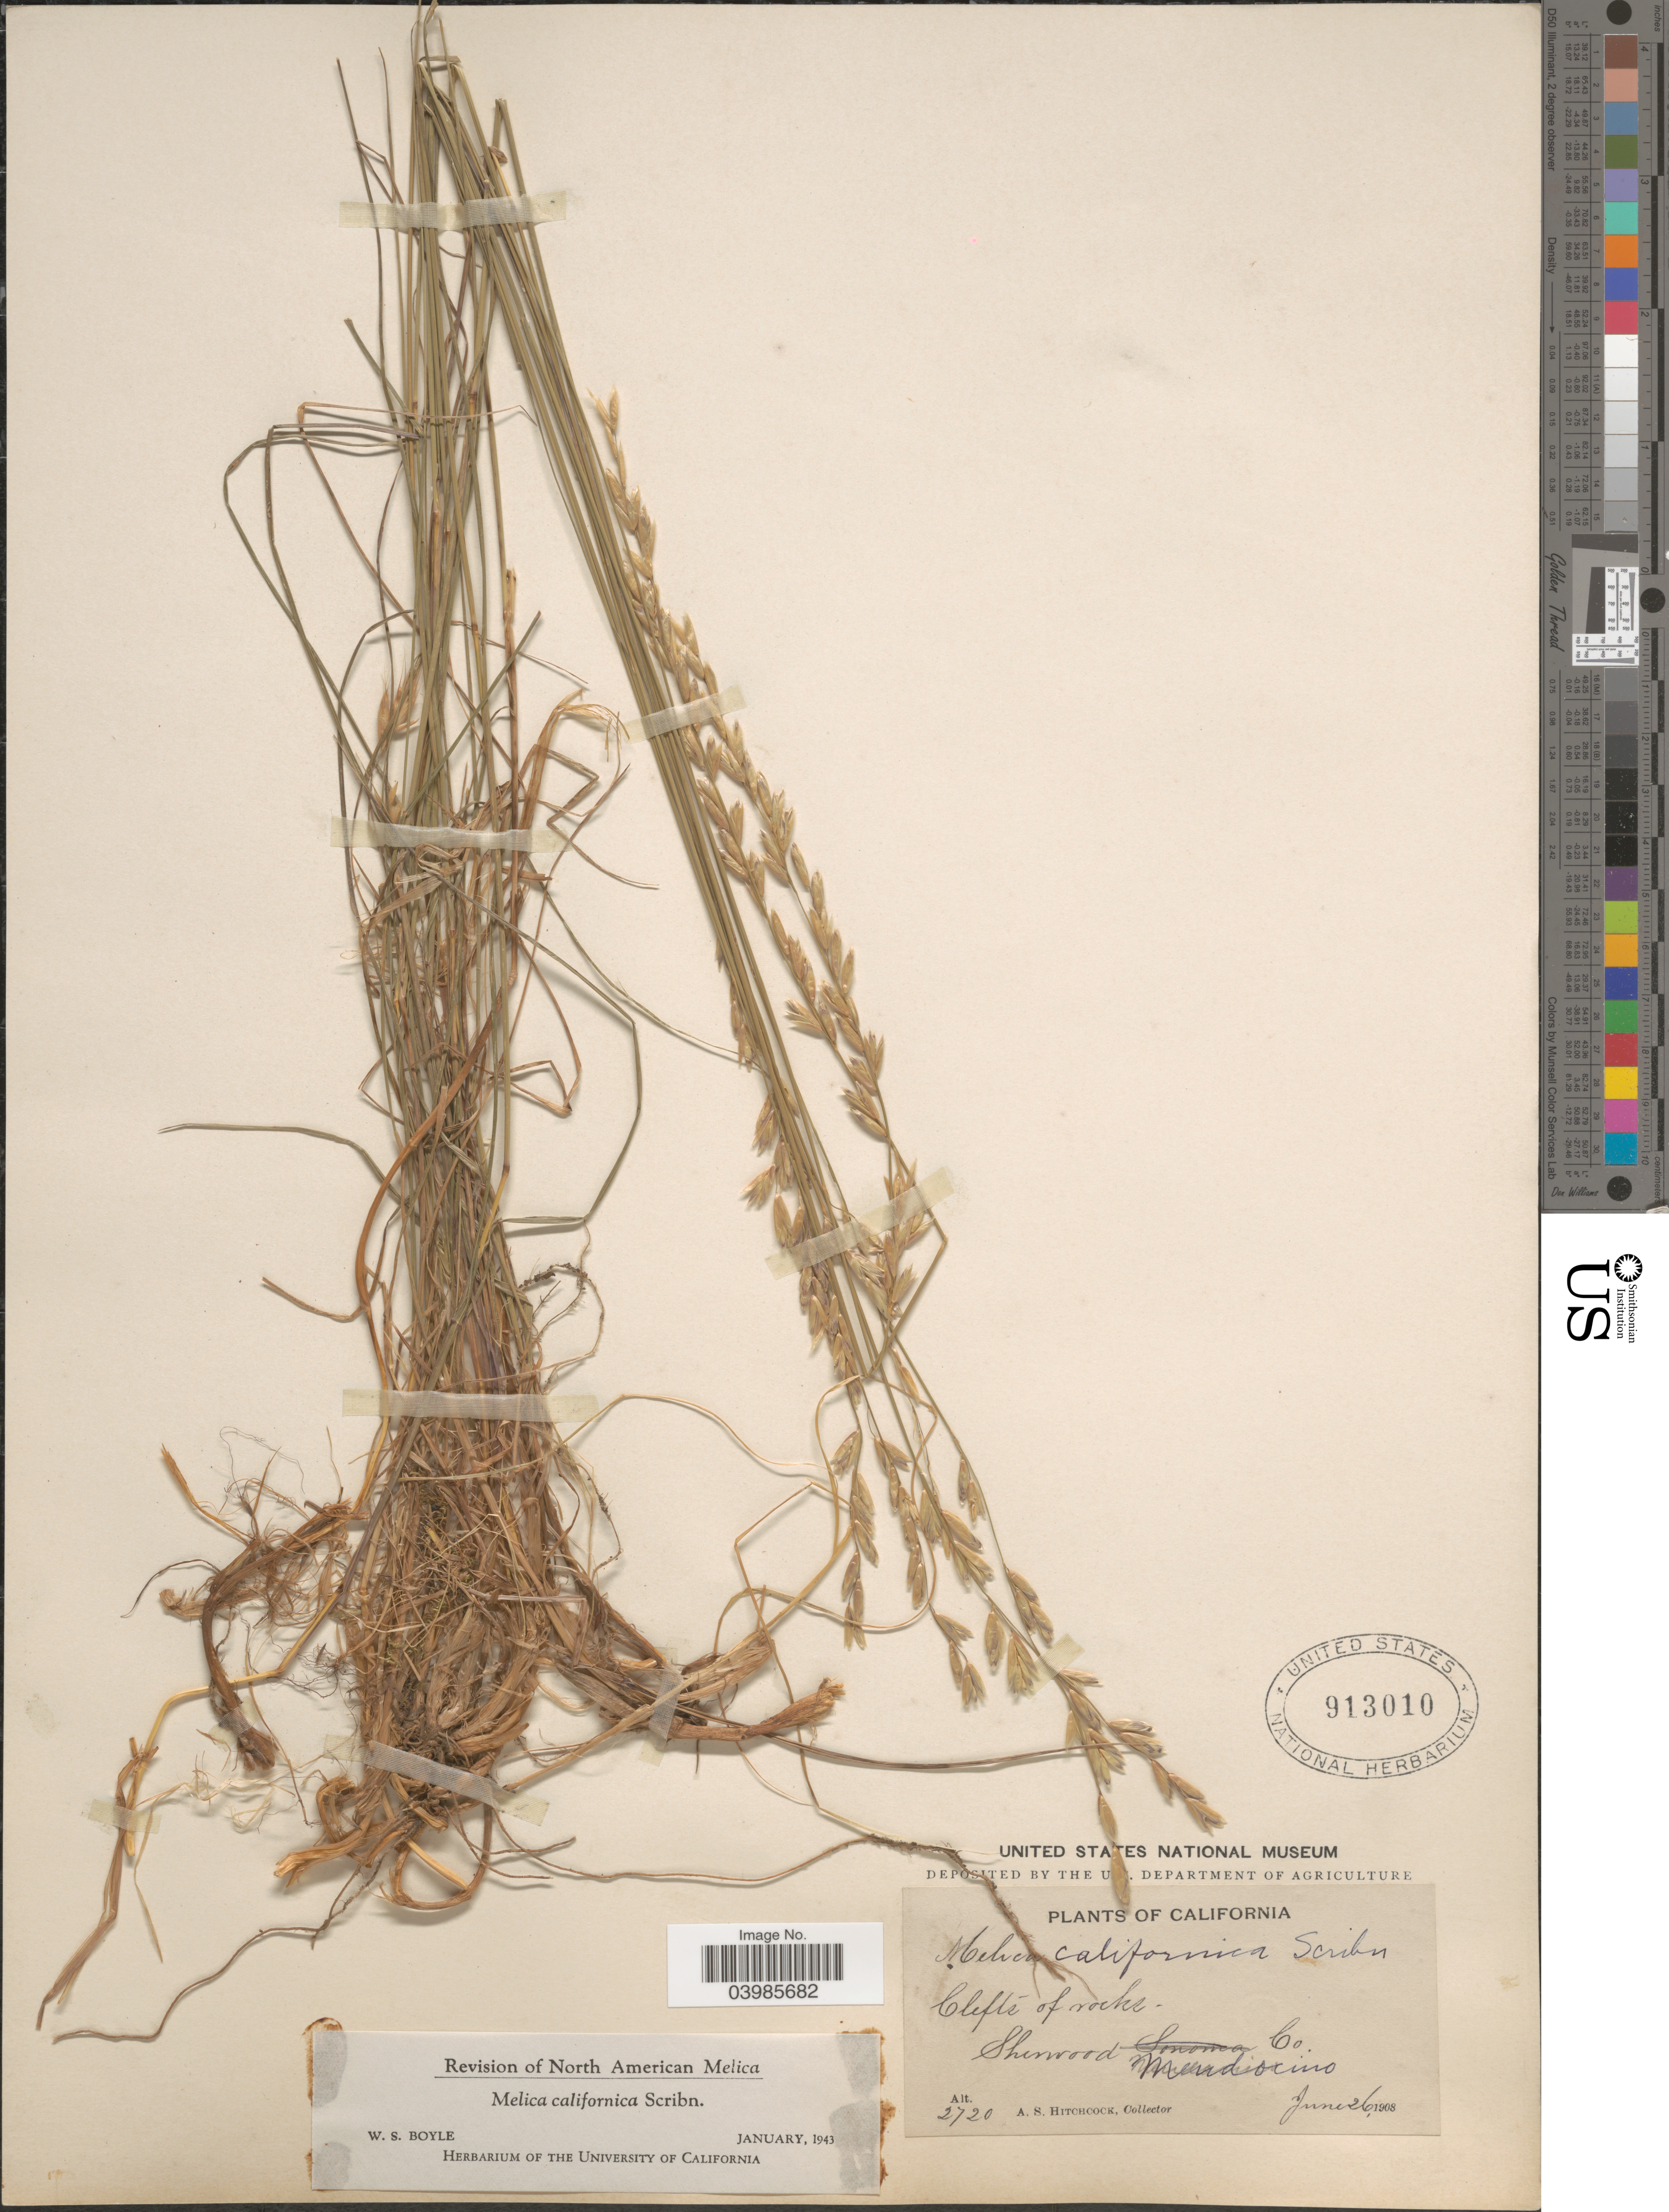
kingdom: Plantae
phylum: Tracheophyta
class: Liliopsida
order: Poales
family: Poaceae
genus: Melica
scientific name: Melica californica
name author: Scribn.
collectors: A. S. Hitchcock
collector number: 2720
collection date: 1908-06-26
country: United States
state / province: California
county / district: Mendocino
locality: Clefts of rocks. Sherwood Co. Mendocino.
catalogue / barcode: US 913010